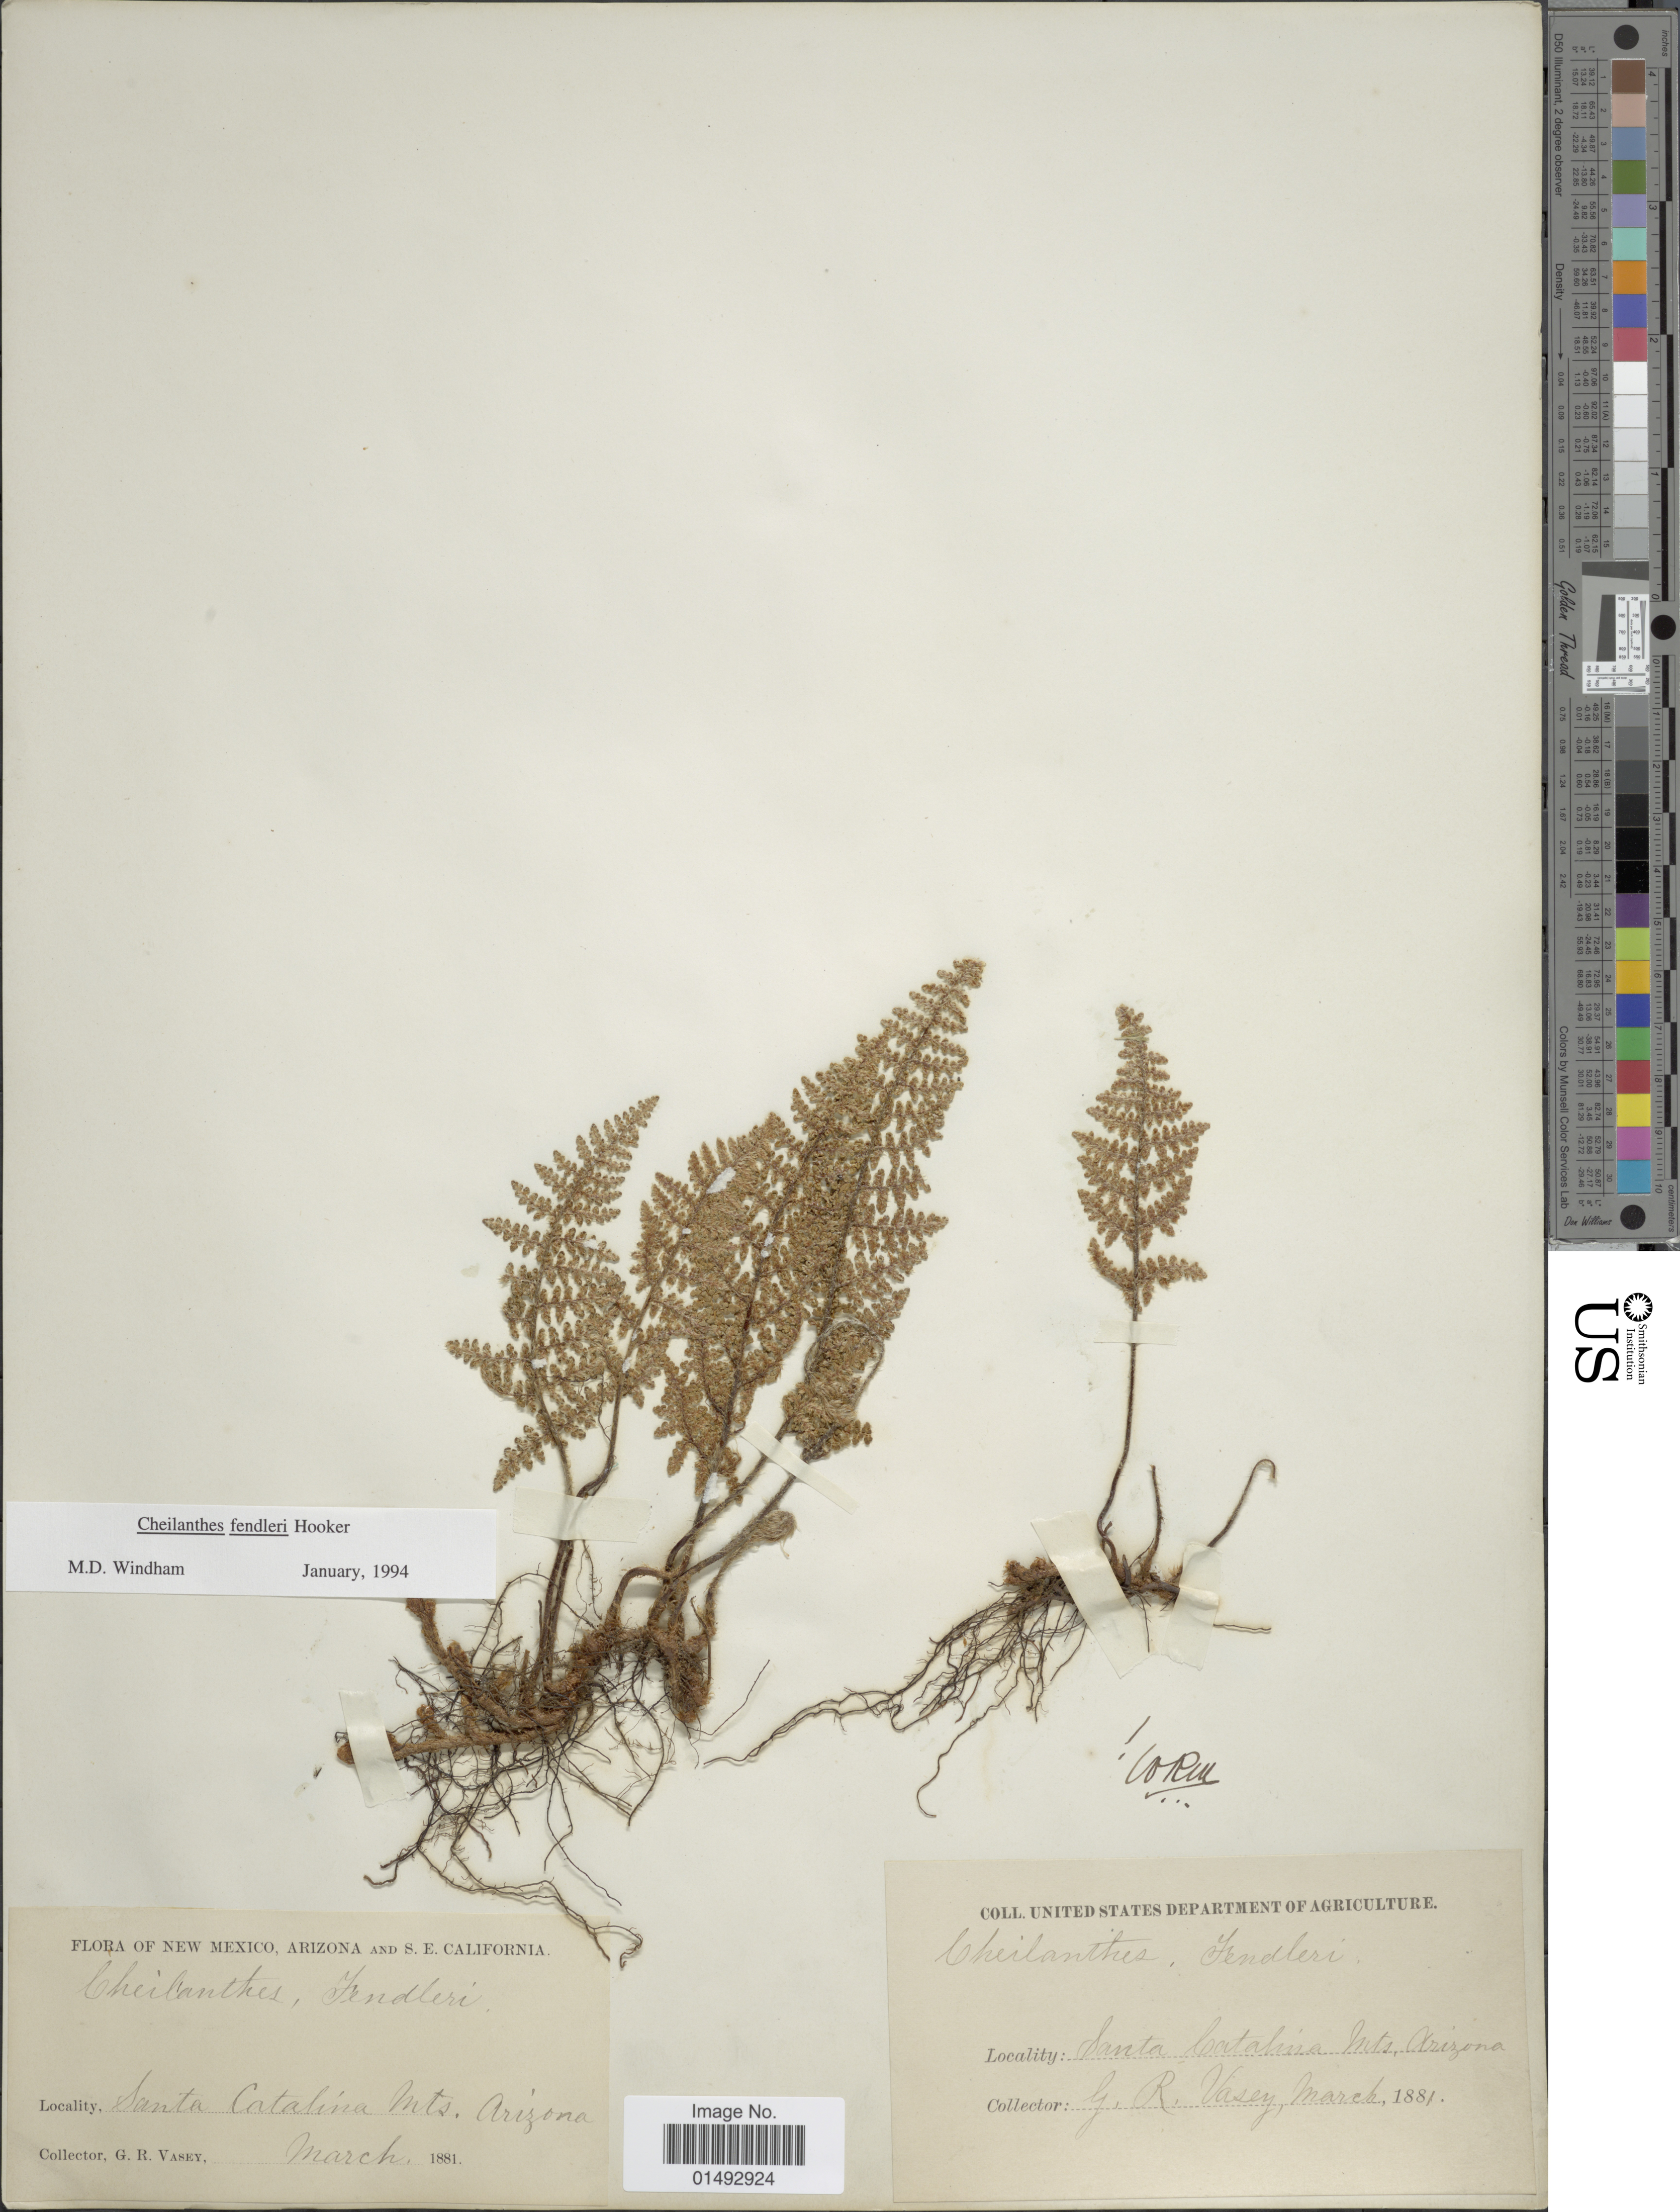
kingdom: Plantae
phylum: Tracheophyta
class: Polypodiopsida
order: Polypodiales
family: Pteridaceae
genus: Myriopteris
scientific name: Myriopteris fendleri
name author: (Hook.) E. Fourn.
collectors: G. R. Vasey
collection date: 1881-03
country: United States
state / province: Arizona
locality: Santa Catalina Mts